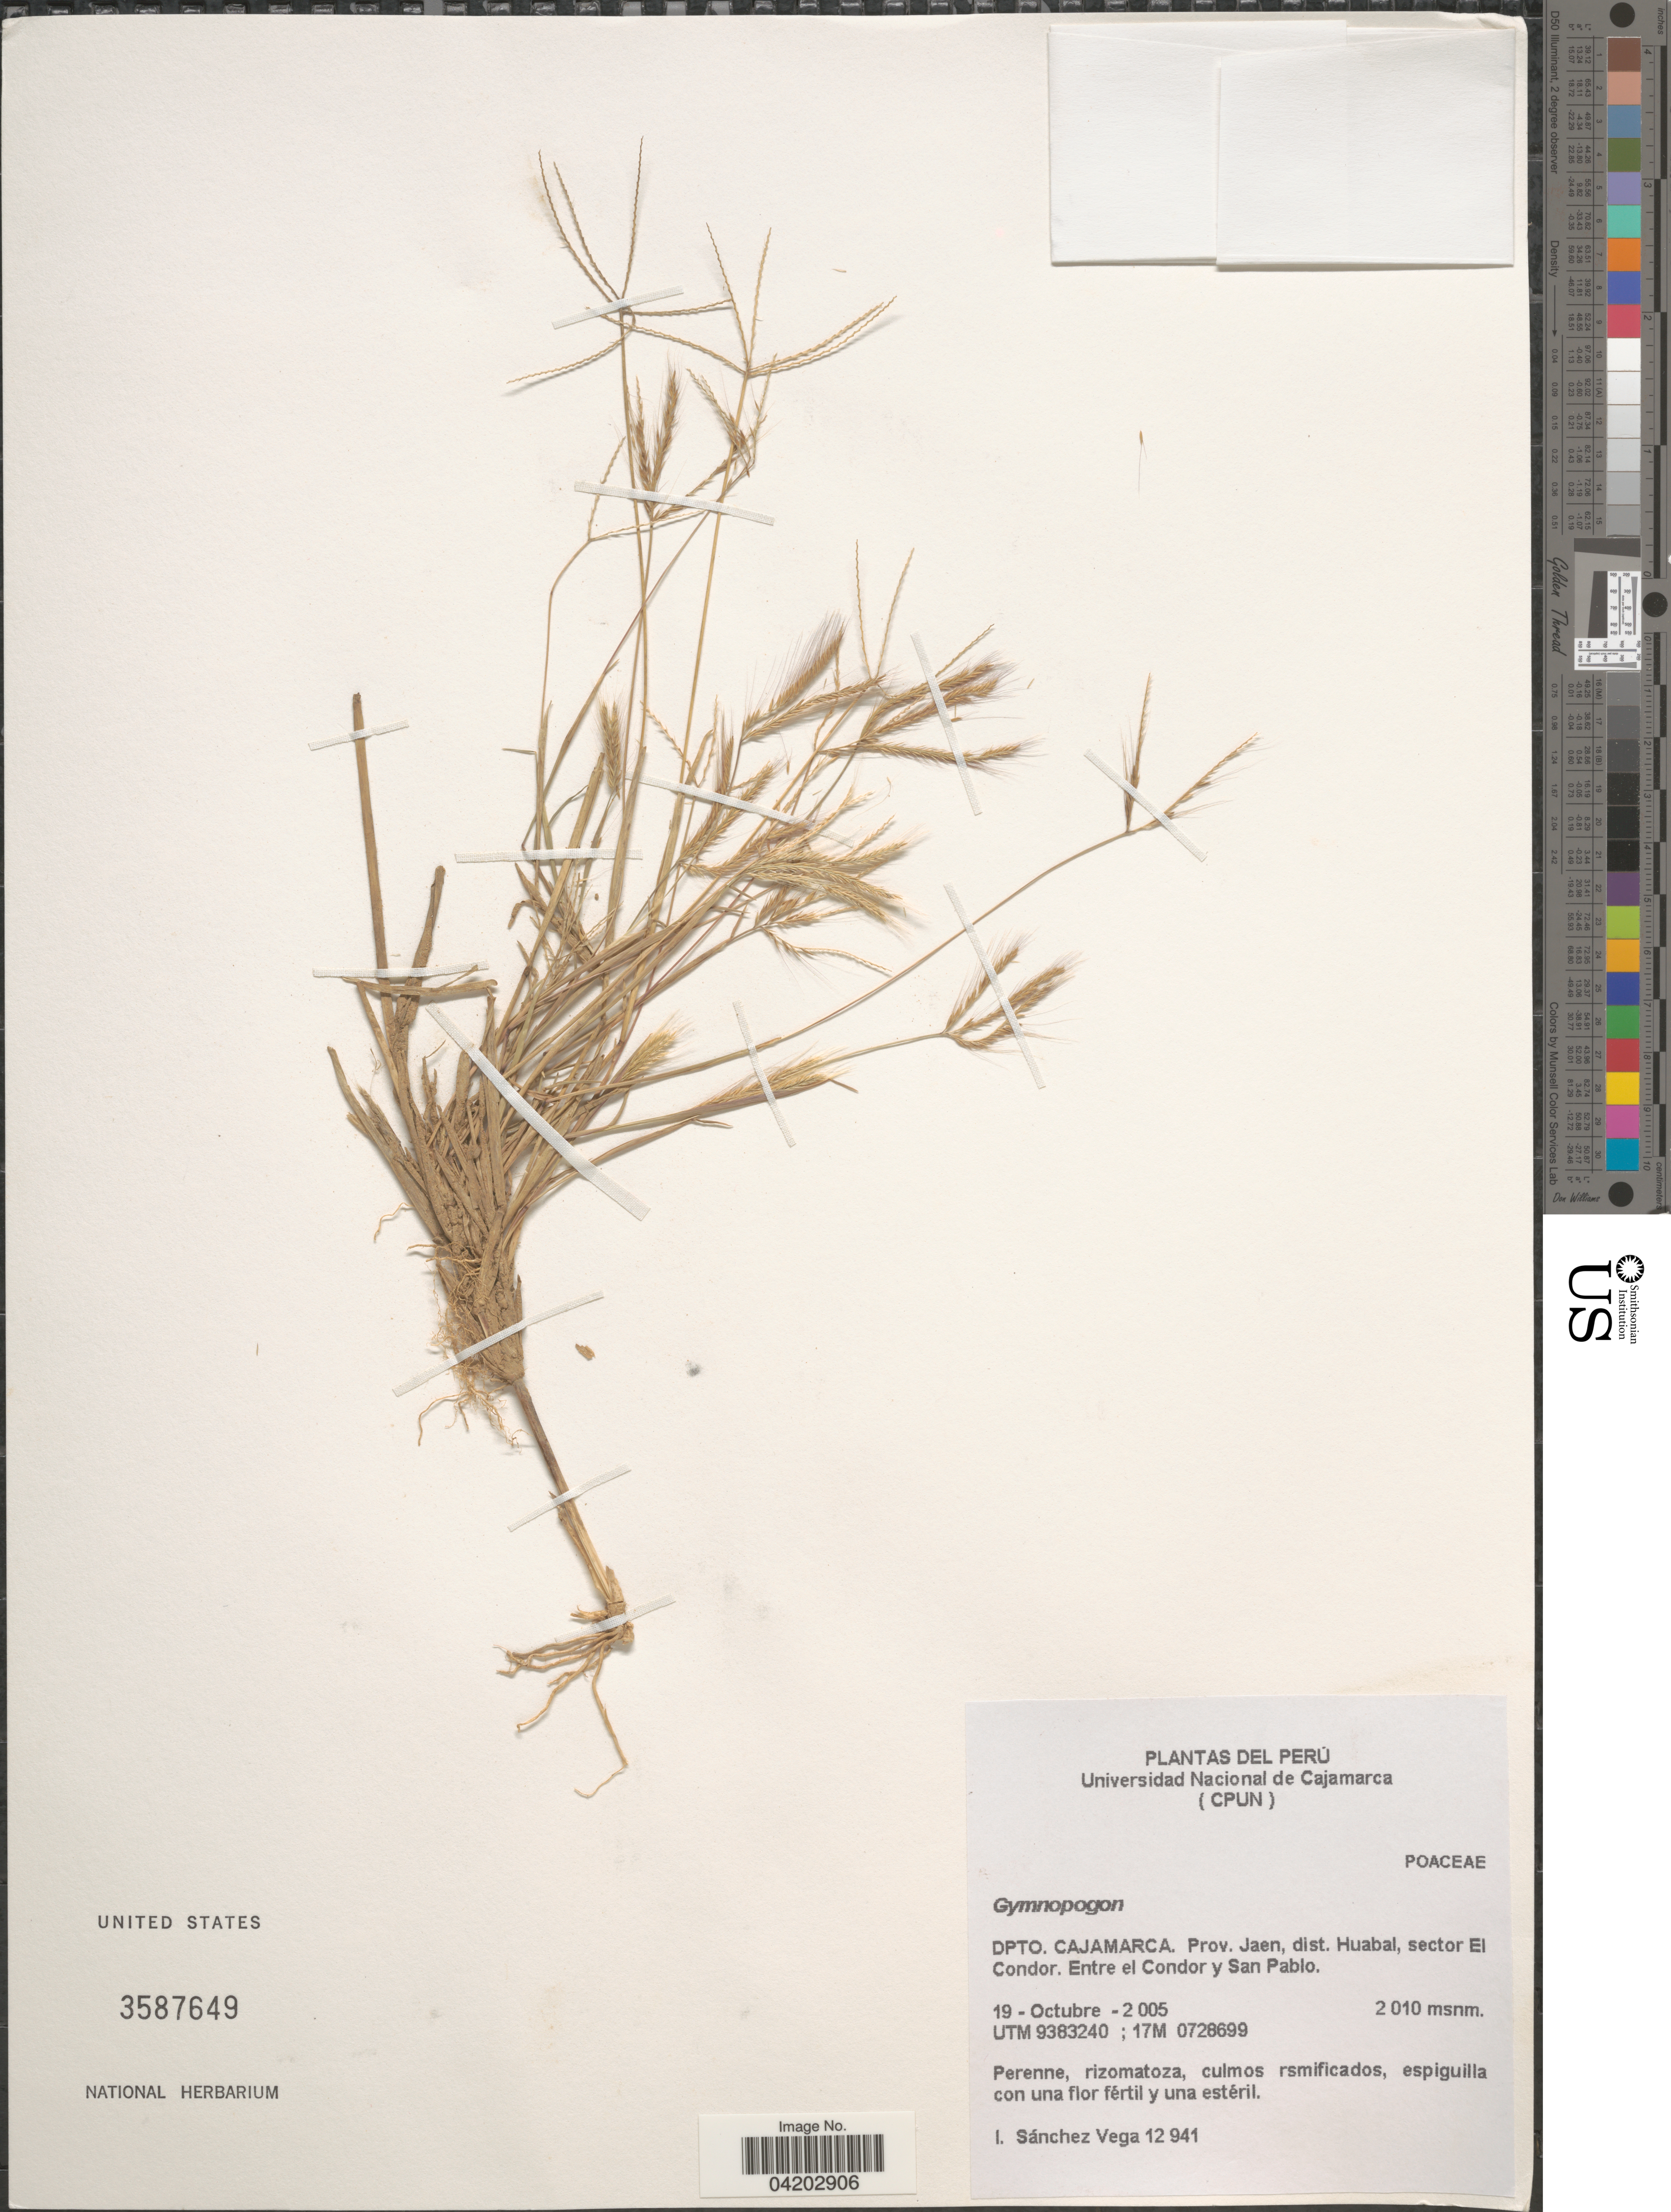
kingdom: Plantae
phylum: Tracheophyta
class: Liliopsida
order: Poales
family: Poaceae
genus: Gymnopogon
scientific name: Gymnopogon sp.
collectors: I. Sánchez Vega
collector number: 12941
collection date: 2005-10-19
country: Peru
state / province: Cajamarca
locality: Dpto. Cajamarca. Prov. Jean, dist. Huabal, sector El Condor. Entre el Condor y San Pablo. UTM 9383240; 17M 0728699.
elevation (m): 2010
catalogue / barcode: US 3587649